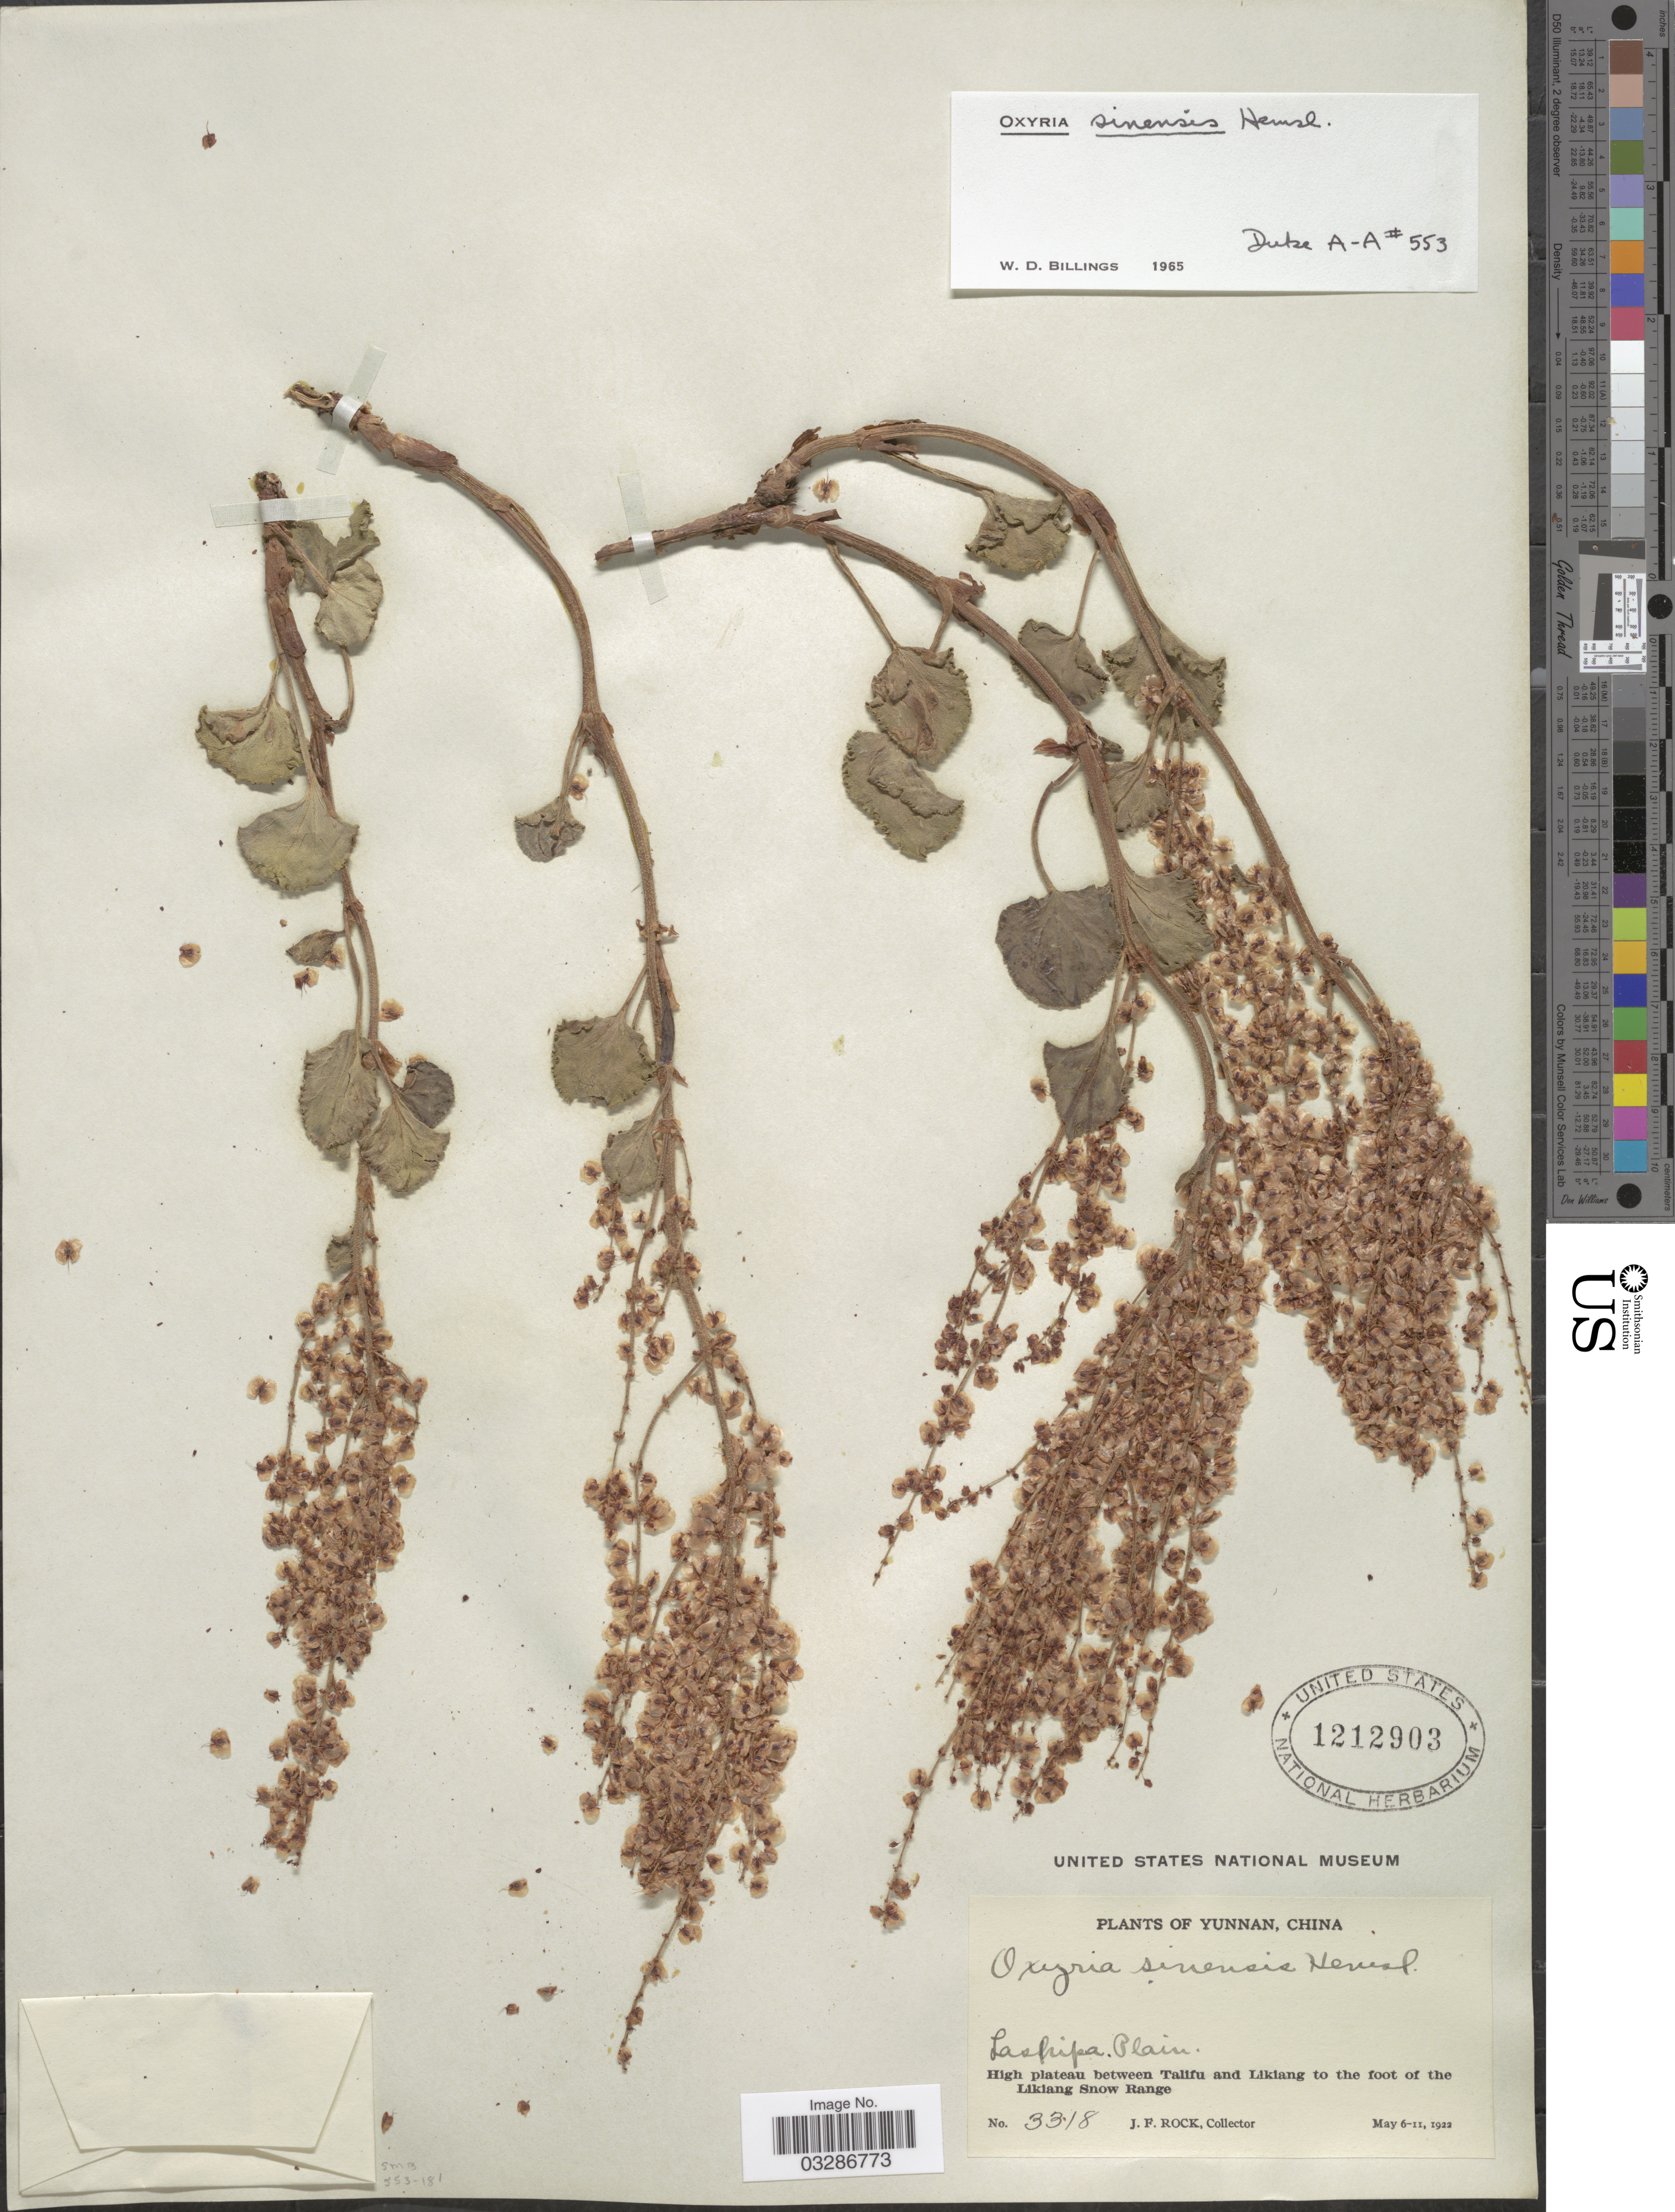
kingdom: Plantae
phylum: Tracheophyta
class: Magnoliopsida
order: Caryophyllales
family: Polygonaceae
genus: Oxyria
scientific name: Oxyria sinensis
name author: Hemsl.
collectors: J. Rock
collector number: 3318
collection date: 1922-05-06/1922-05-11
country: China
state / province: Yunnan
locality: High plateau between Talifu and Likiang to the foot of the Likiang Snow Range.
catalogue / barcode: US 1212903